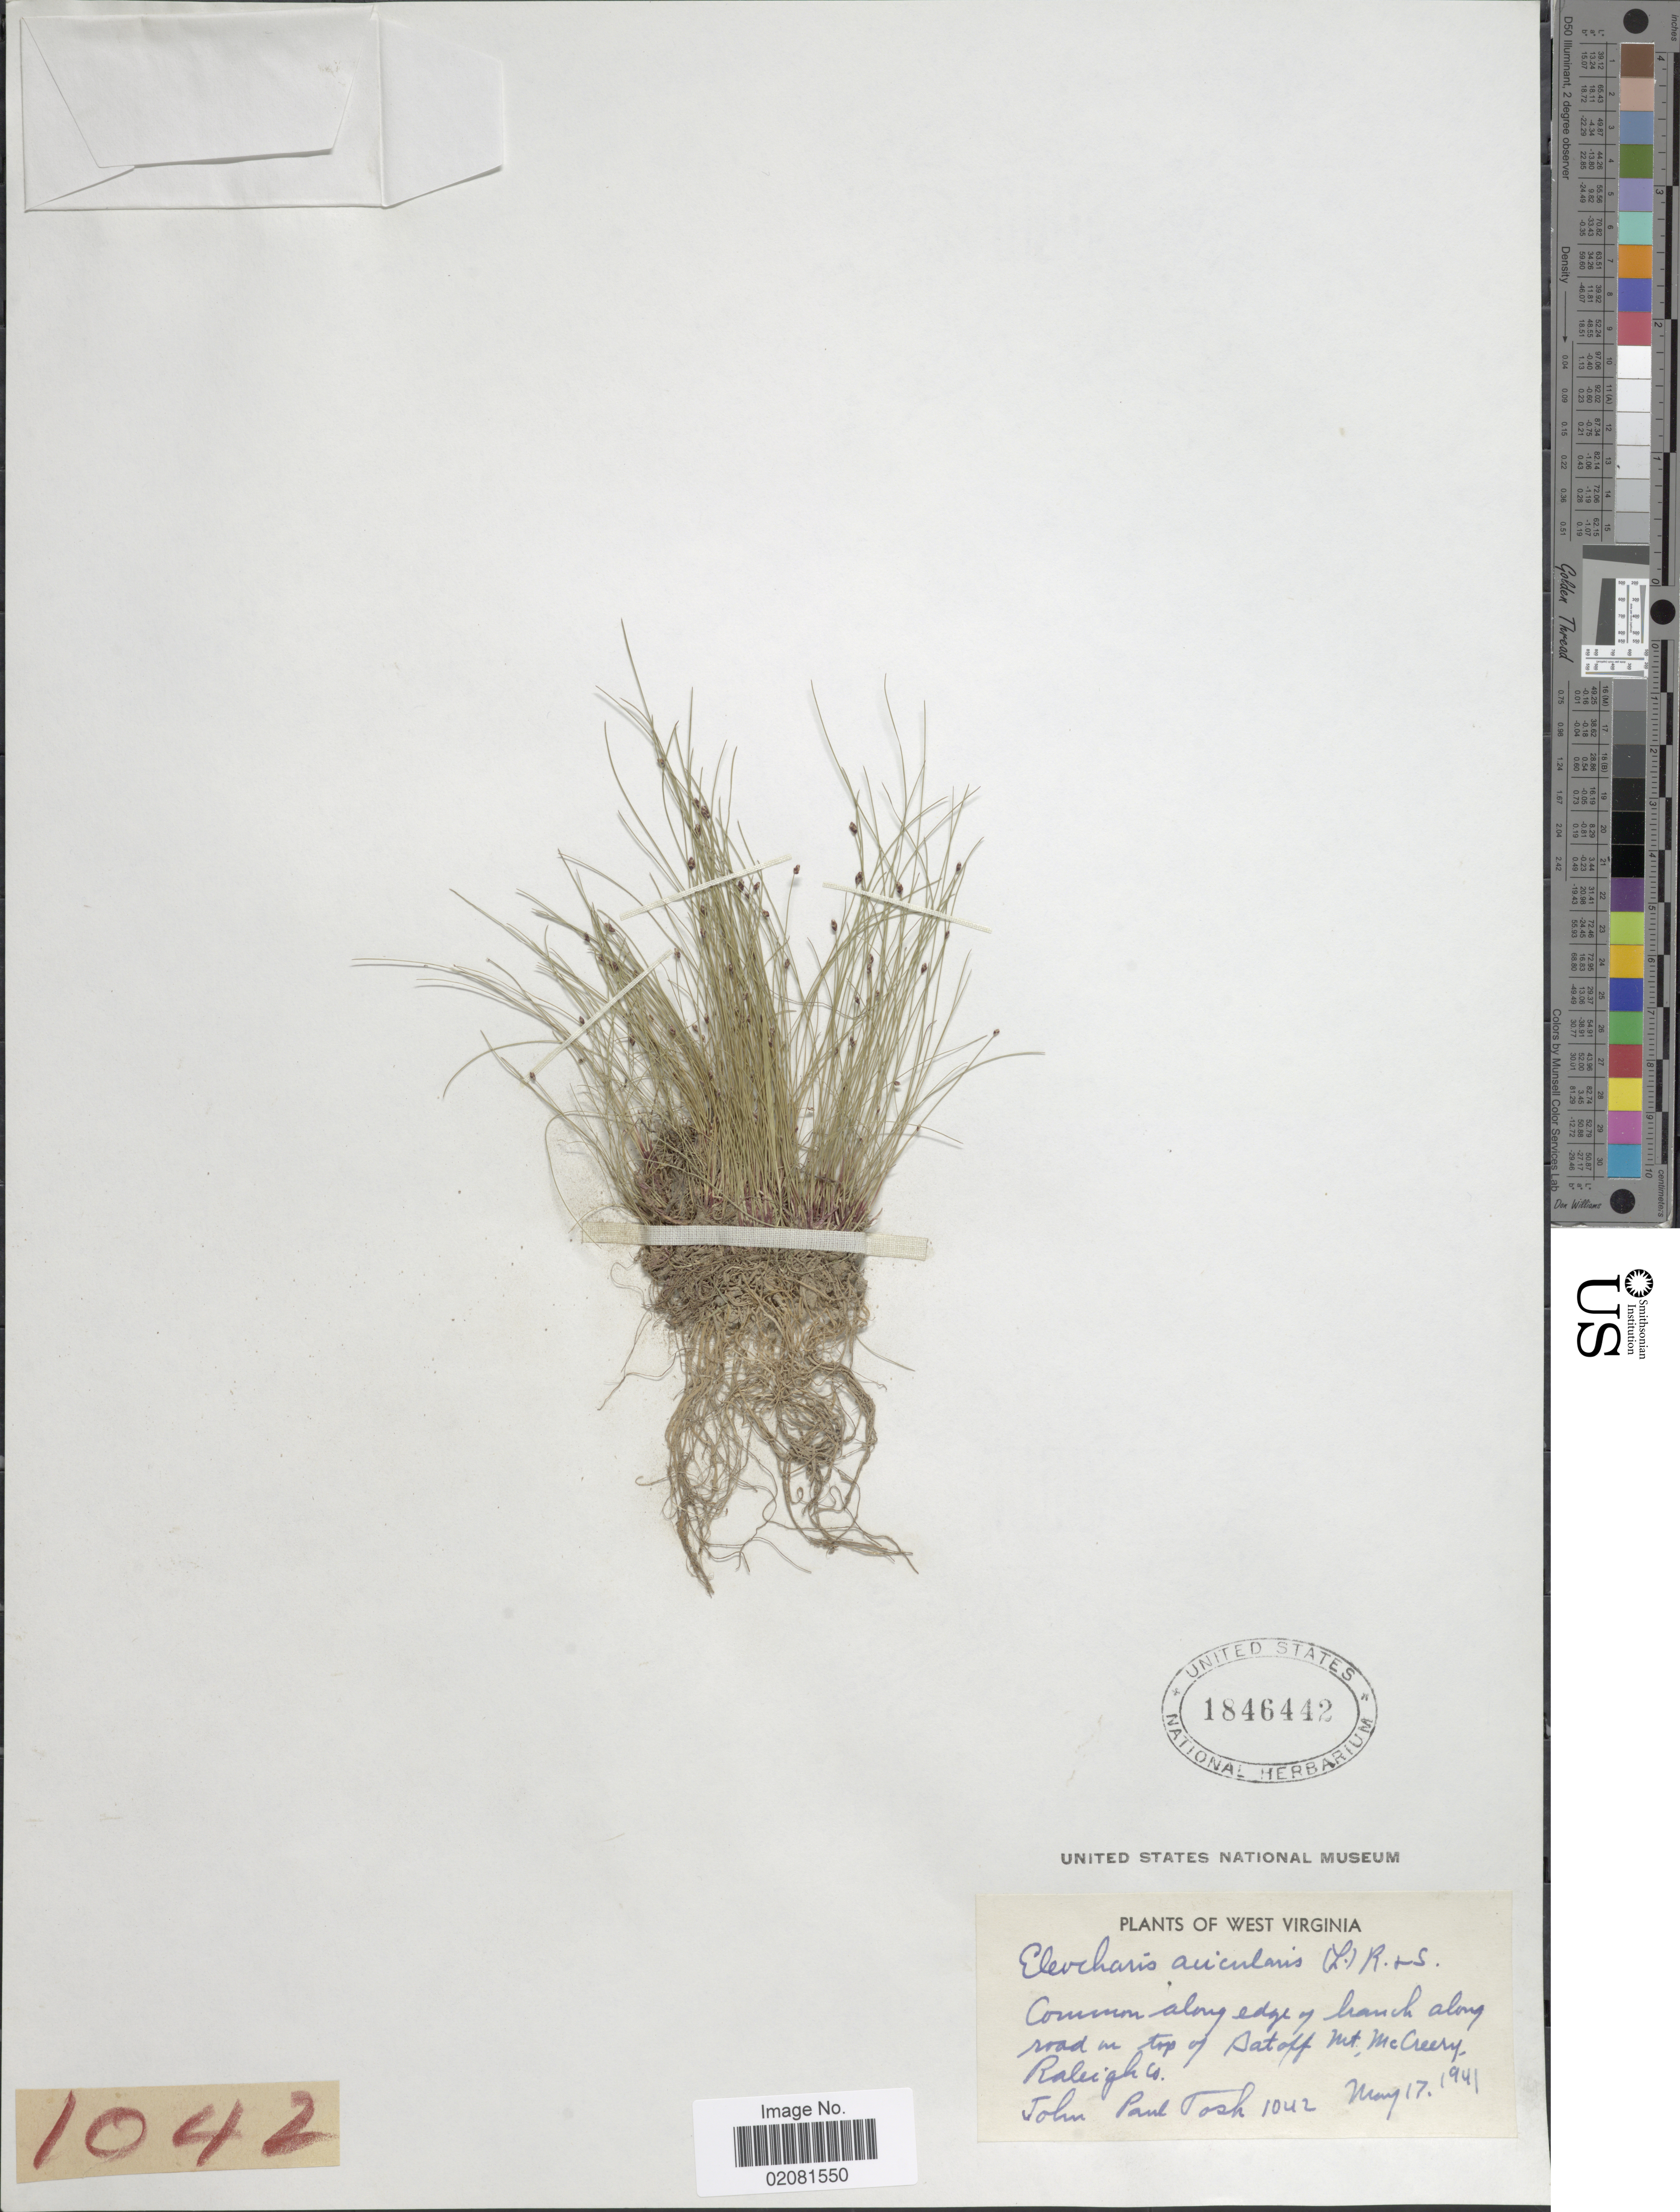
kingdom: Plantae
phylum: Tracheophyta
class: Liliopsida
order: Poales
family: Cyperaceae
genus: Eleocharis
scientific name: Eleocharis acicularis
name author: (L.) Roem. & Schult.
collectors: J. Tosh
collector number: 1042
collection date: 1941-05-17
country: United States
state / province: West Virginia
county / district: Raleigh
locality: Along road on top of Satoff Mt., Mc Creery.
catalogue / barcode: US 1846442